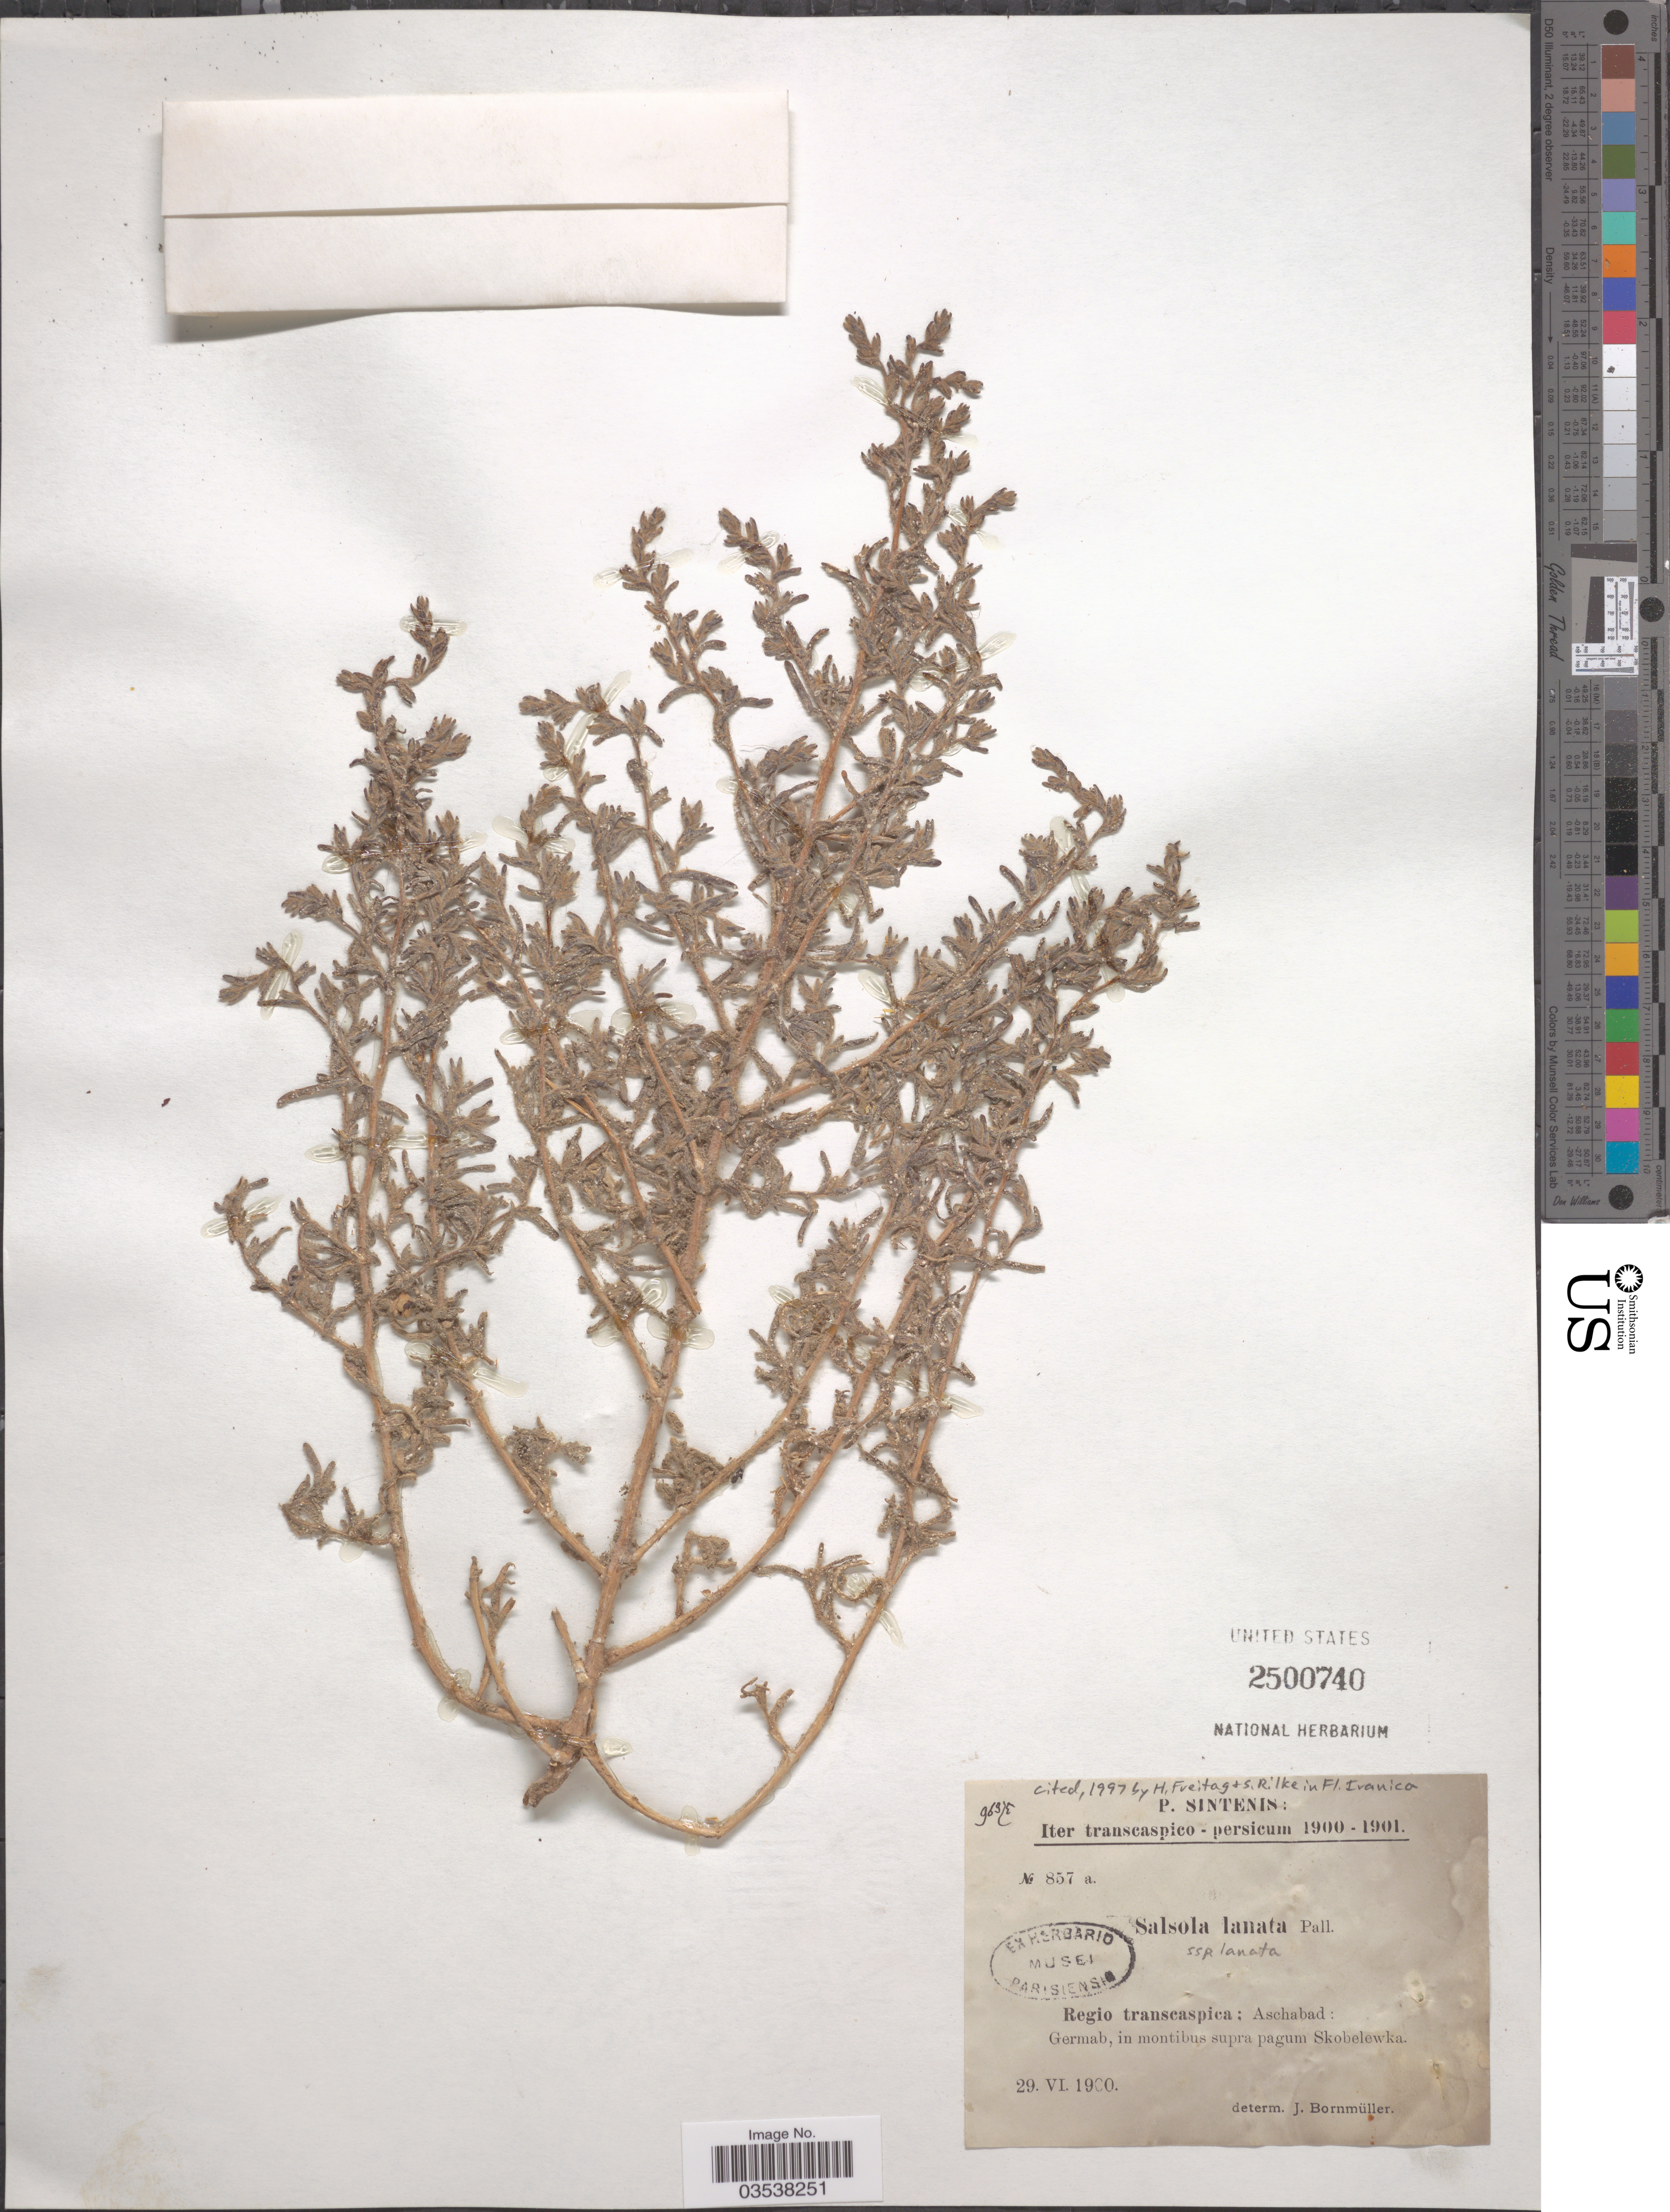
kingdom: Plantae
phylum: Tracheophyta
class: Magnoliopsida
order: Caryophyllales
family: Amaranthaceae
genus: Climacoptera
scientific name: Climacoptera lanata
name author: (Pall.) Botsch.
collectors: P. Sintenis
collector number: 857a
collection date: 1900-06-29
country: Iran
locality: Iter transcaspico-persicum. Regio transcaspica: Aschabad: Germab, in montibus supra pagum Skobelewka.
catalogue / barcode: US 2500740